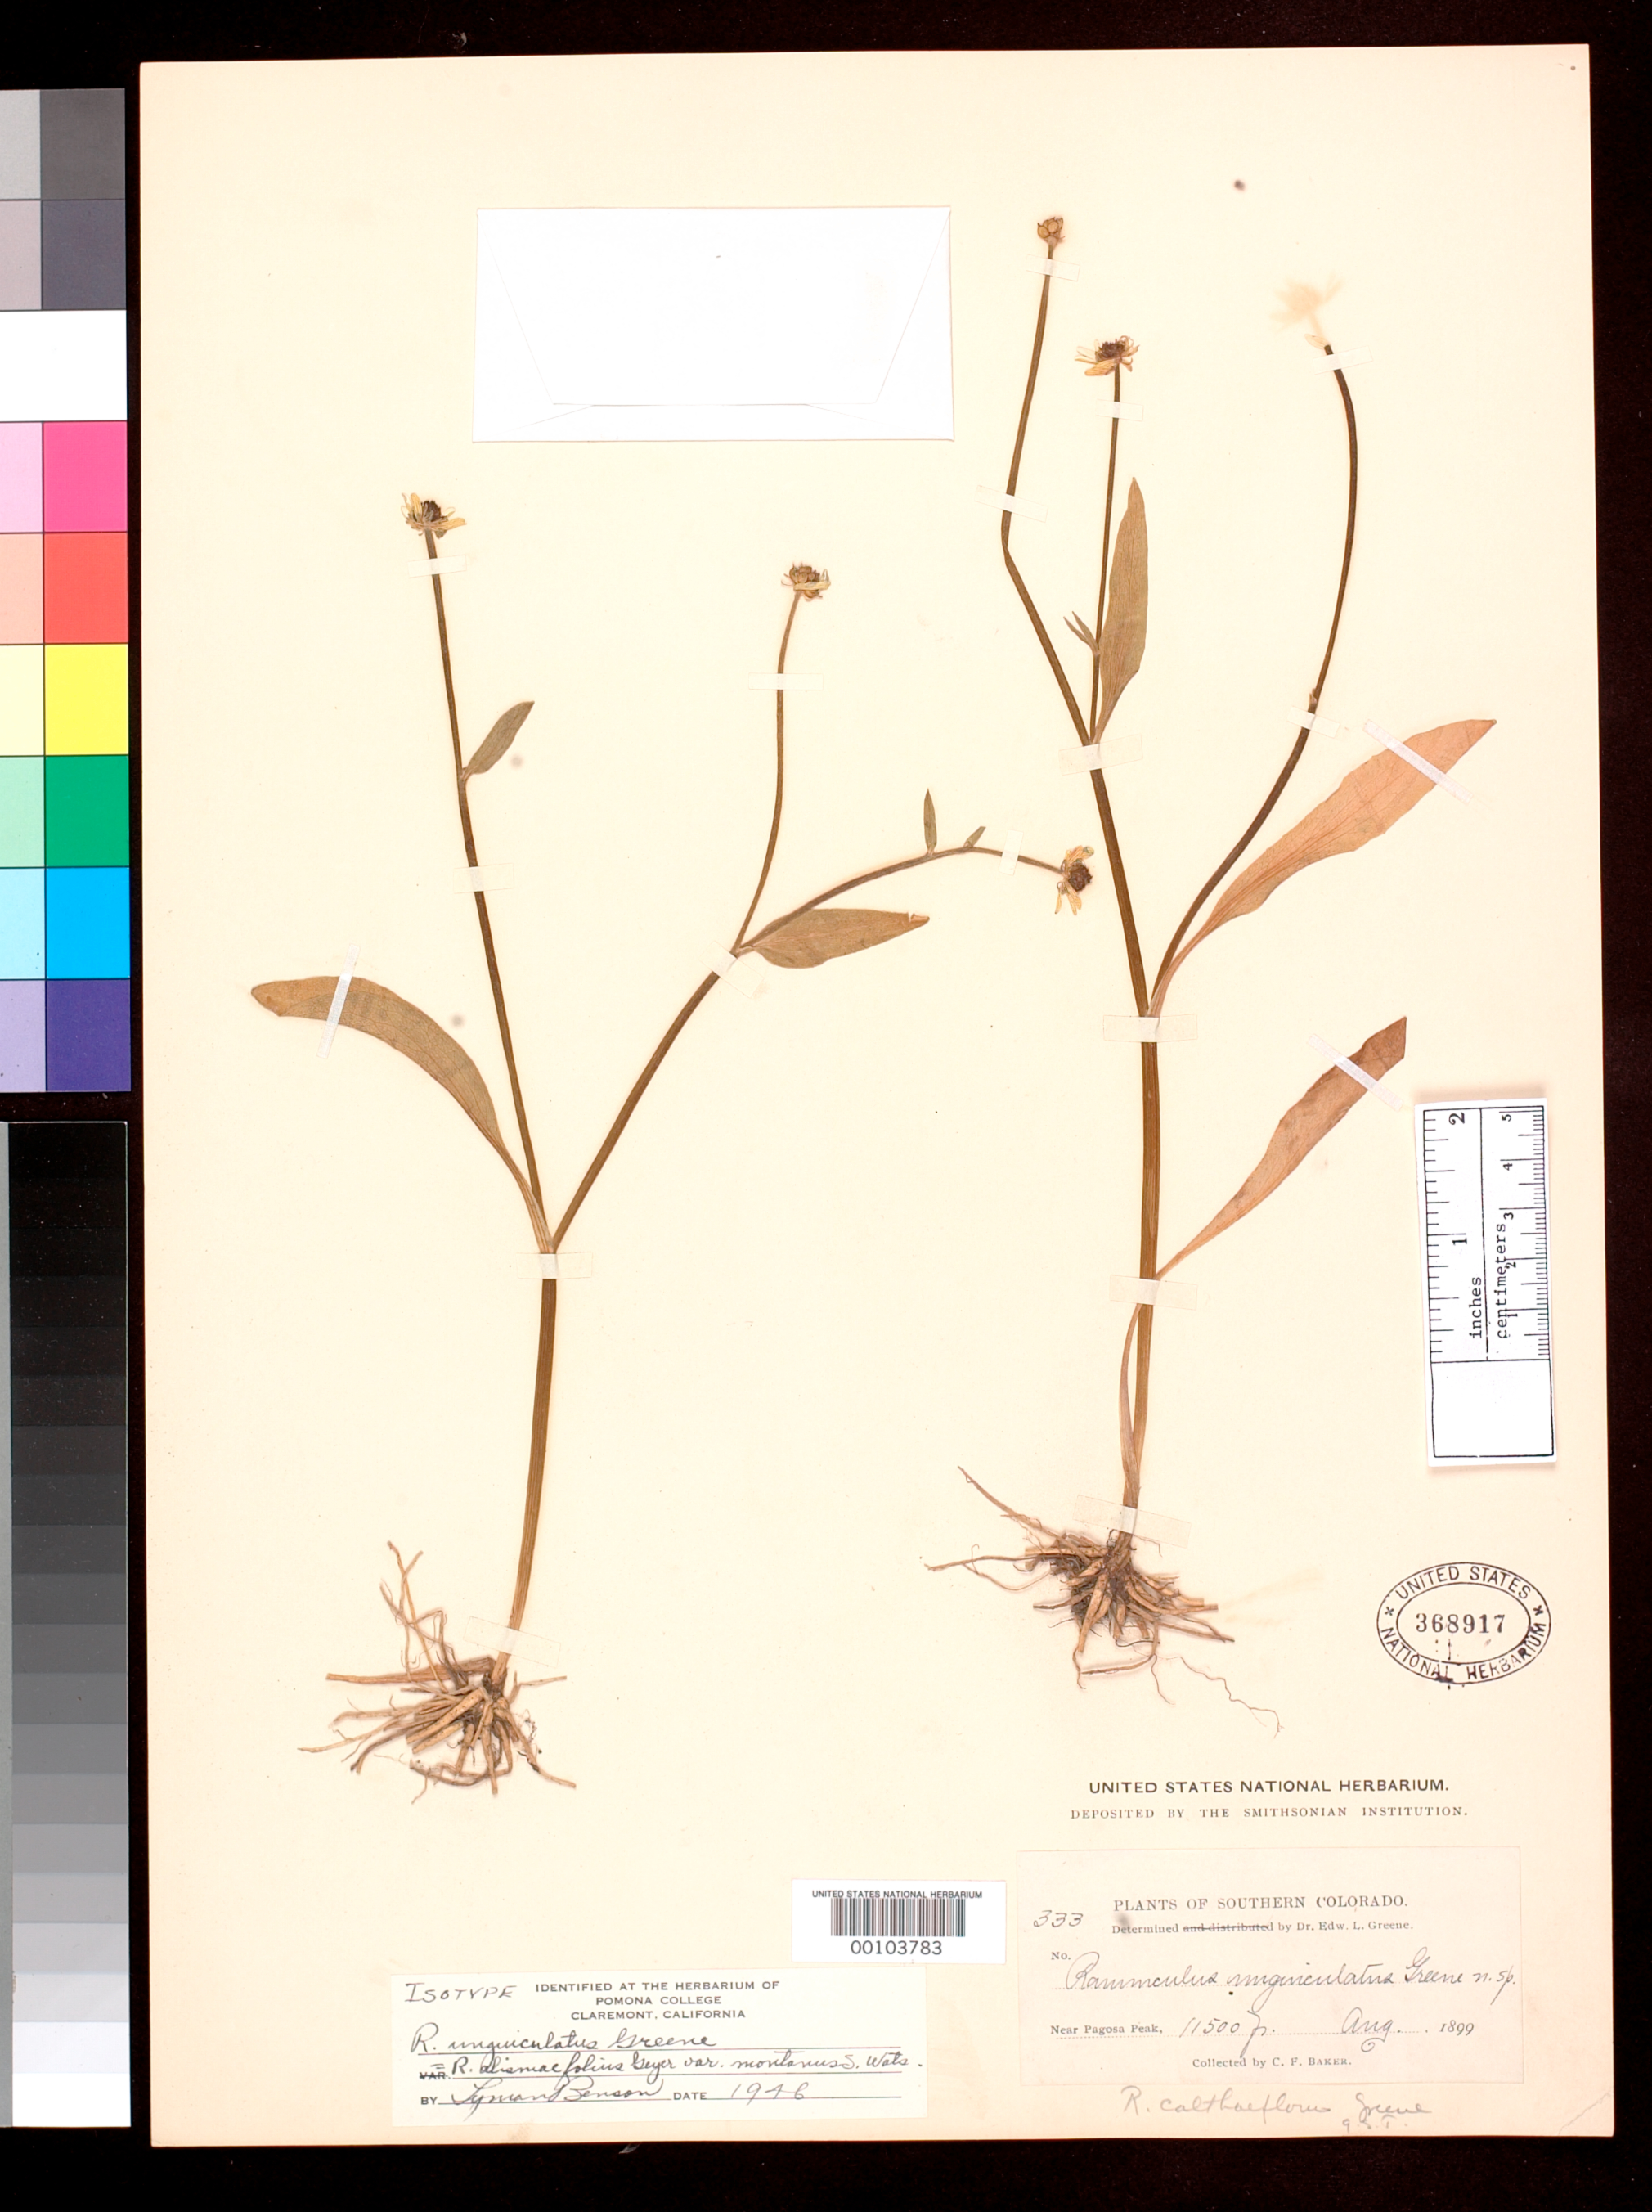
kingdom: Plantae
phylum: Tracheophyta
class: Magnoliopsida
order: Ranunculales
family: Ranunculaceae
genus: Ranunculus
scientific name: Ranunculus unguiculatus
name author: Greene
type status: Isotype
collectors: C. F. Baker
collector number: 333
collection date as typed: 28 Aug 1899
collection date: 1899-08-28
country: United States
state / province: Colorado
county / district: Mineral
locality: Near Pagosa Peak.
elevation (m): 457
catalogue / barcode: US 368917